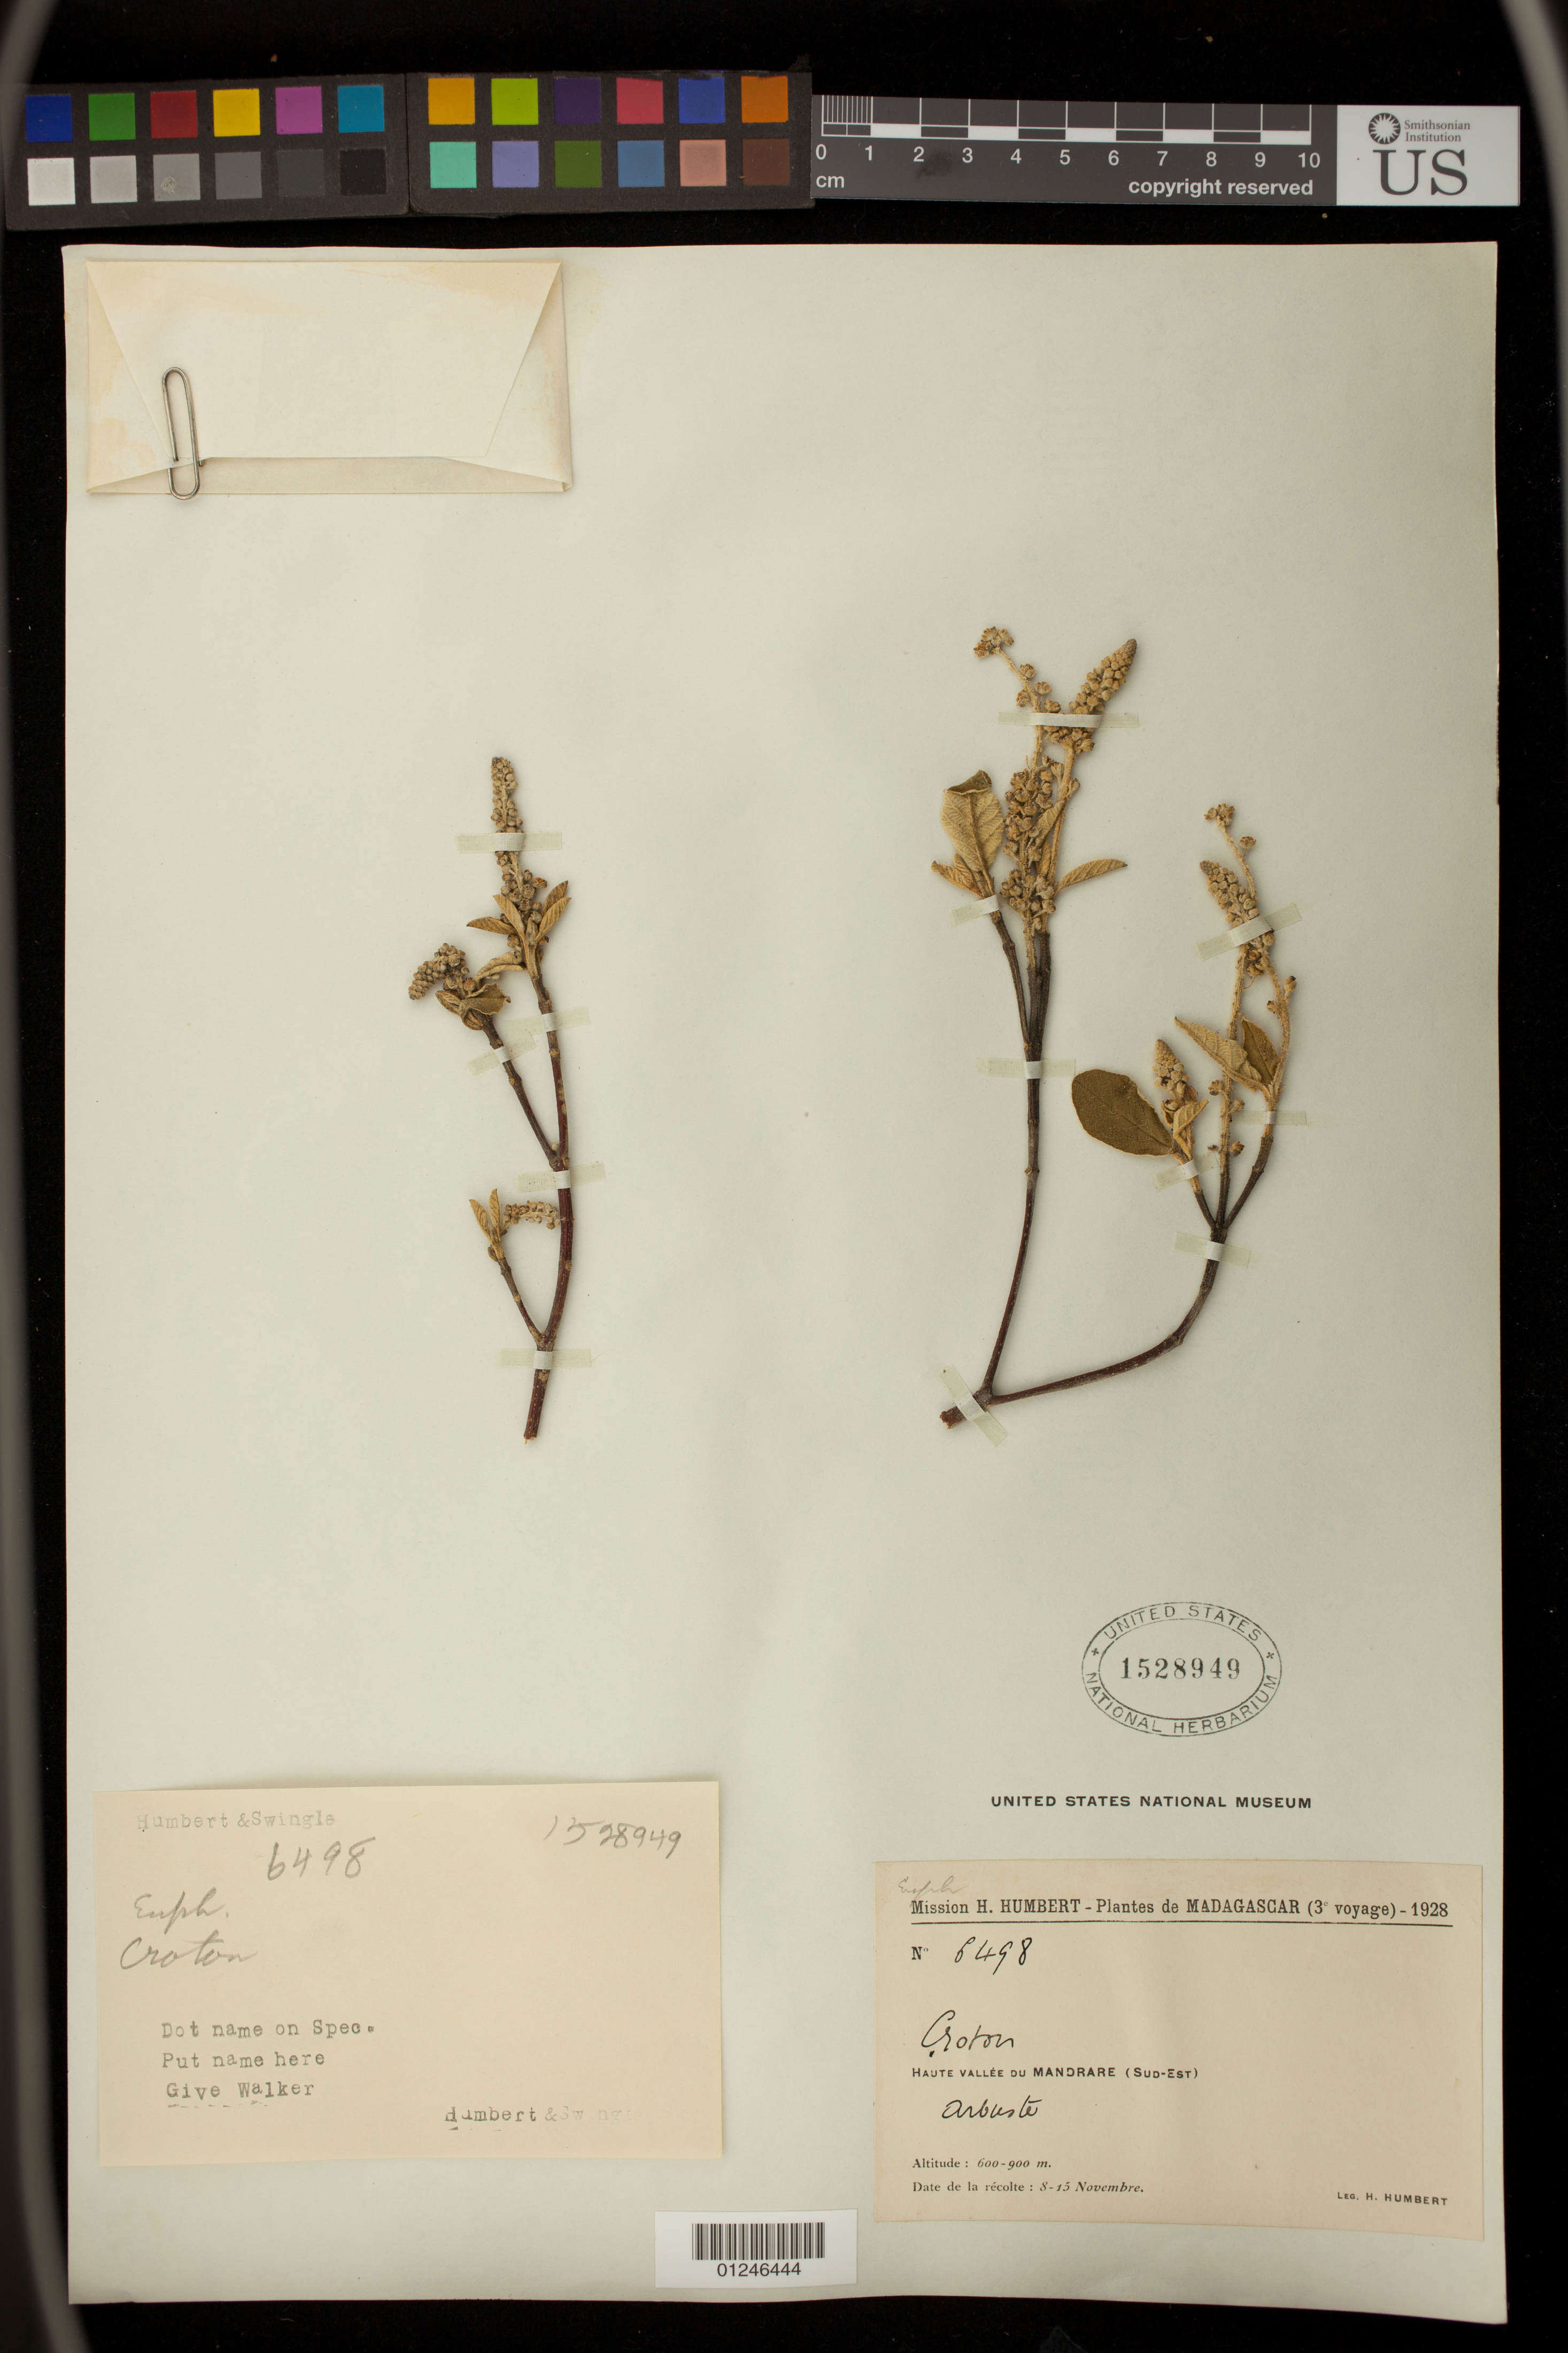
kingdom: Plantae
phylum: Tracheophyta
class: Magnoliopsida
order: Malpighiales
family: Euphorbiaceae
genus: Croton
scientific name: Croton farinosus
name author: Lam.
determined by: Berry, Paul E.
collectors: H. Humbert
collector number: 6498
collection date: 1928-11-08/1928-11-15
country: Madagascar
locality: Haute Vallee du Mandrare (Sud-Est) Arbuste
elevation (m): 600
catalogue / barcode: US 1528949